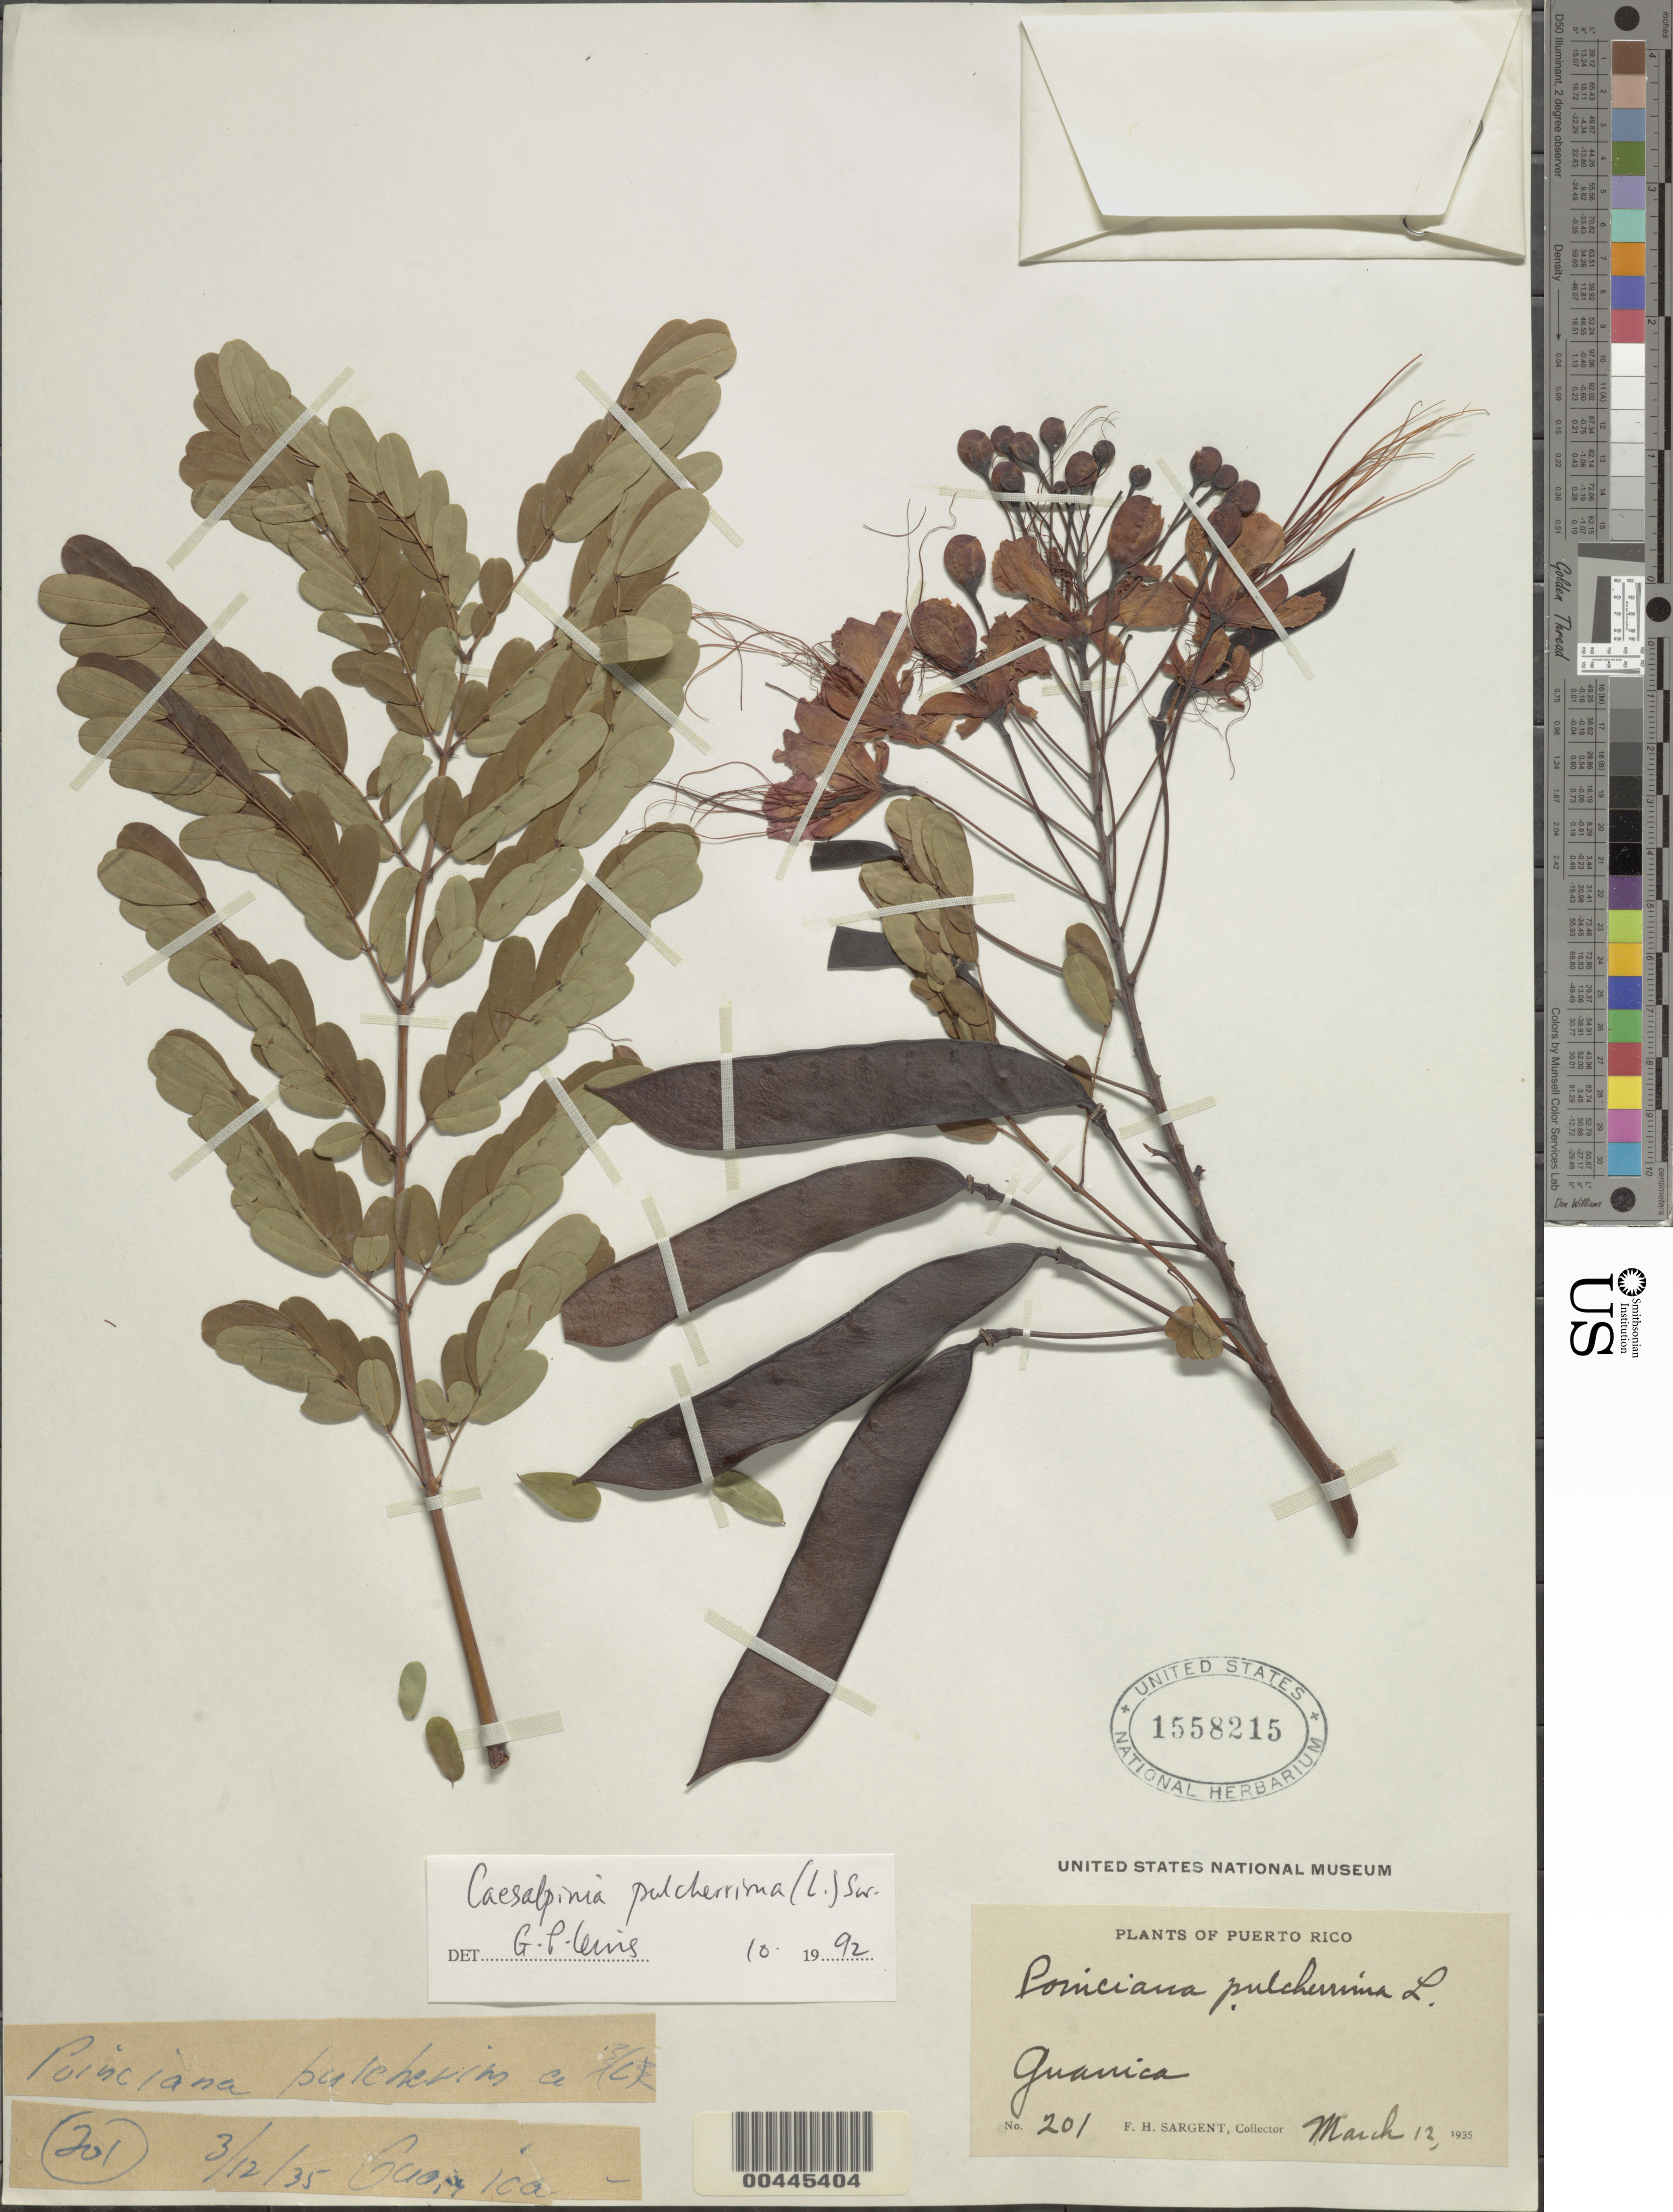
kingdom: Plantae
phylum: Tracheophyta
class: Magnoliopsida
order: Fabales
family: Fabaceae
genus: Caesalpinia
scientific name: Caesalpinia pulcherrima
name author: (L.) Sw.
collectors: F. H. Sargent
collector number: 201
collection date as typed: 12 Mar 1935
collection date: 1935-03-12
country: Puerto Rico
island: Greater Antilles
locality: Guanica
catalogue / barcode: US 1558215